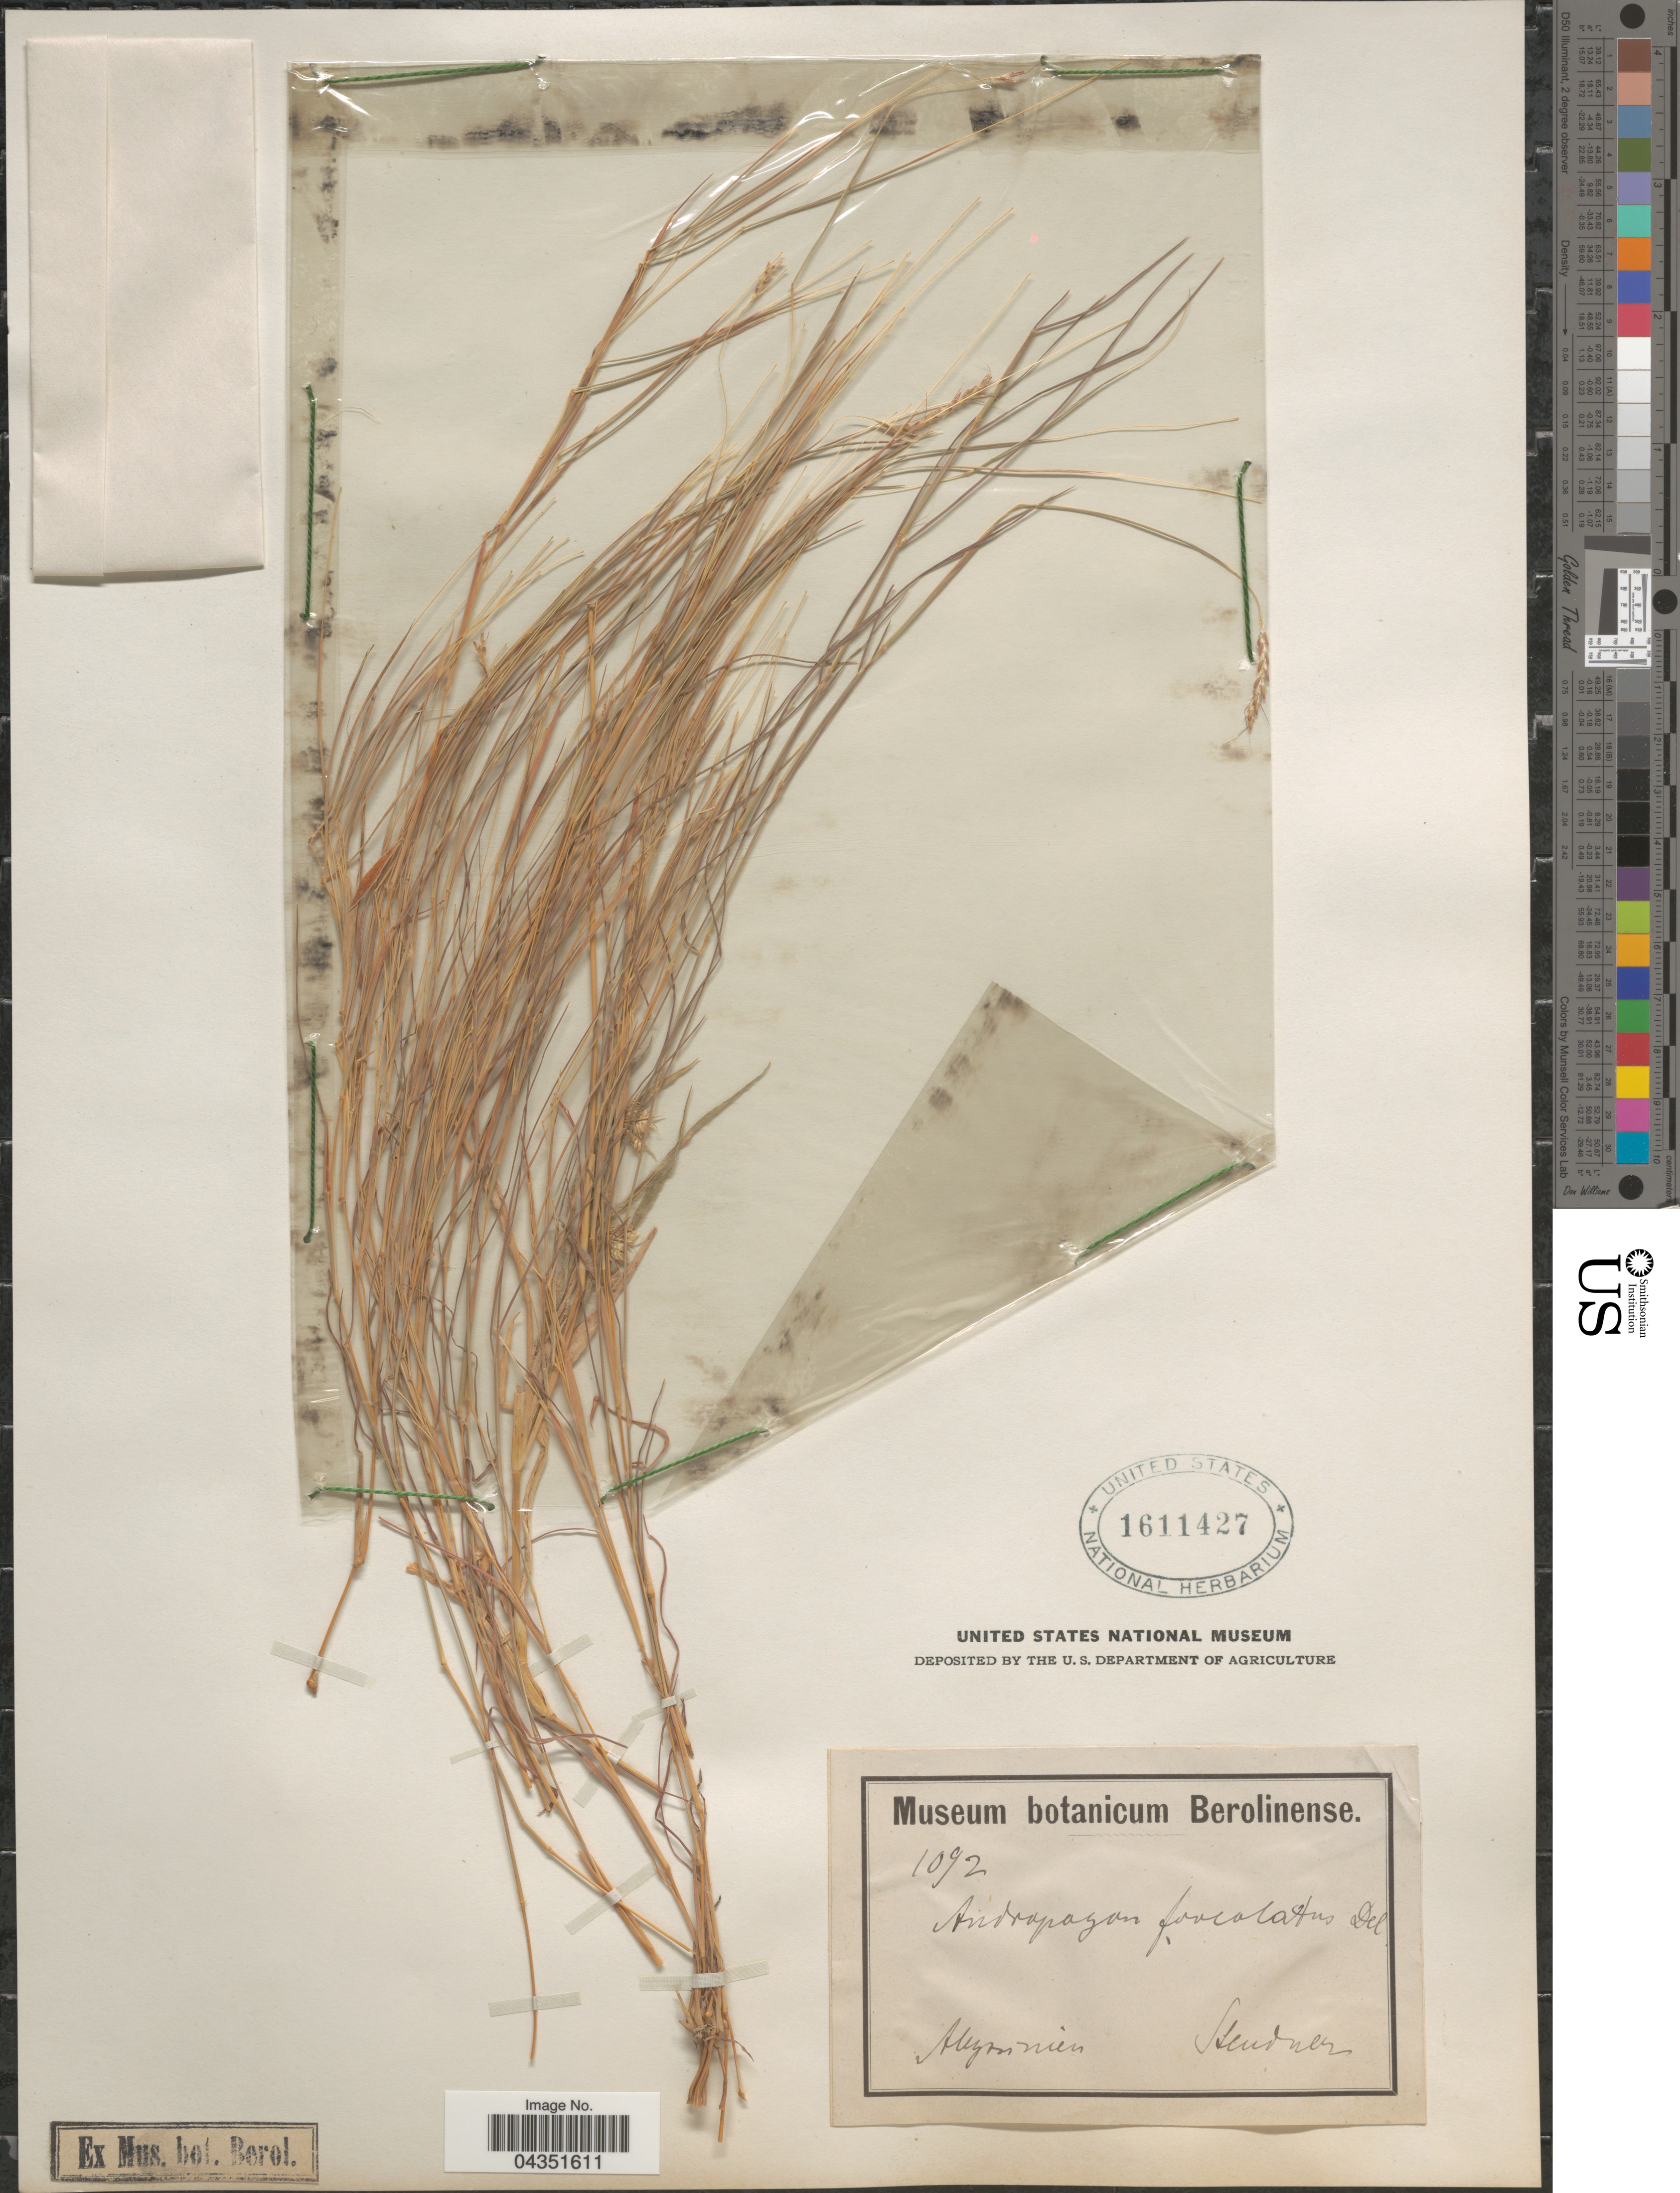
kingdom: Plantae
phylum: Tracheophyta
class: Liliopsida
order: Poales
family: Poaceae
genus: Eremopogon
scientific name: Eremopogon foveolatus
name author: (Delile) Stapf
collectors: -. Steudner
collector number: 1092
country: Ethiopia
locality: Abyssinien.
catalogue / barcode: US 1611427